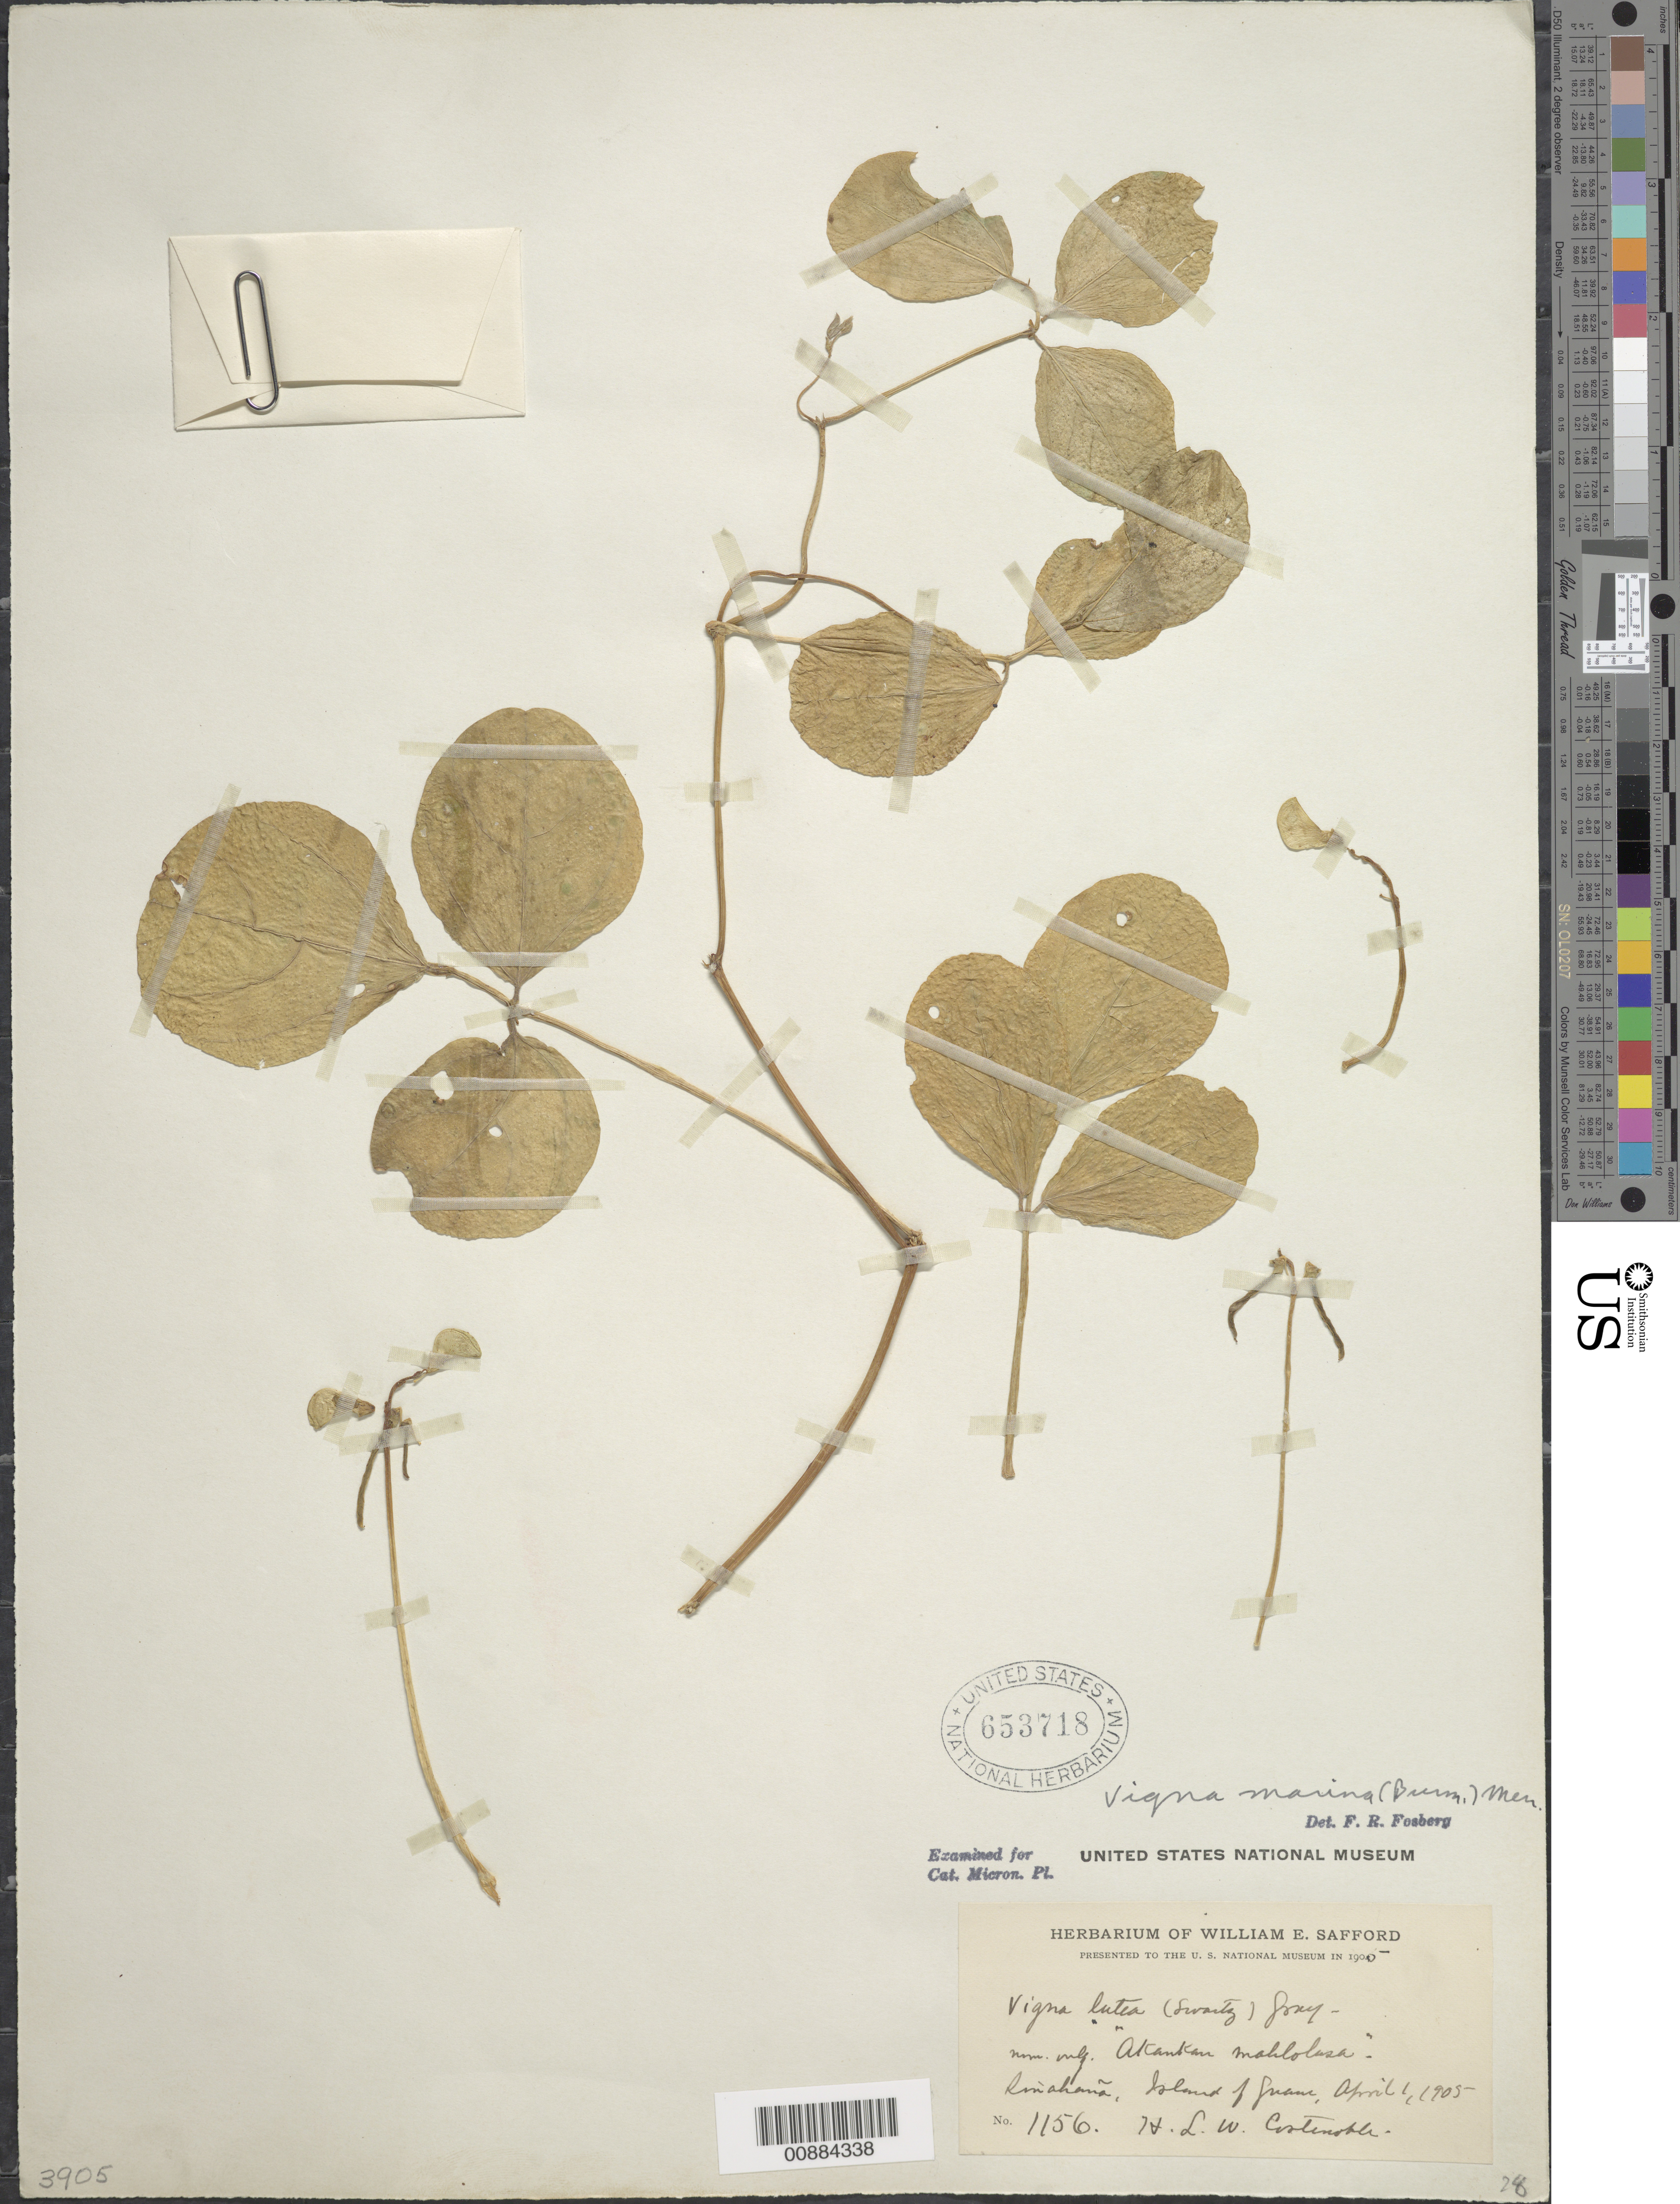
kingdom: Plantae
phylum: Tracheophyta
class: Magnoliopsida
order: Fabales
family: Fabaceae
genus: Vigna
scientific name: Vigna marina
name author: (Burm.) Merr.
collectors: H. Costenoble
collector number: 1156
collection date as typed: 01 Apr 1905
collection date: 1905-04-01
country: Guam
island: Guam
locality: Rimahana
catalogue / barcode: US 653718